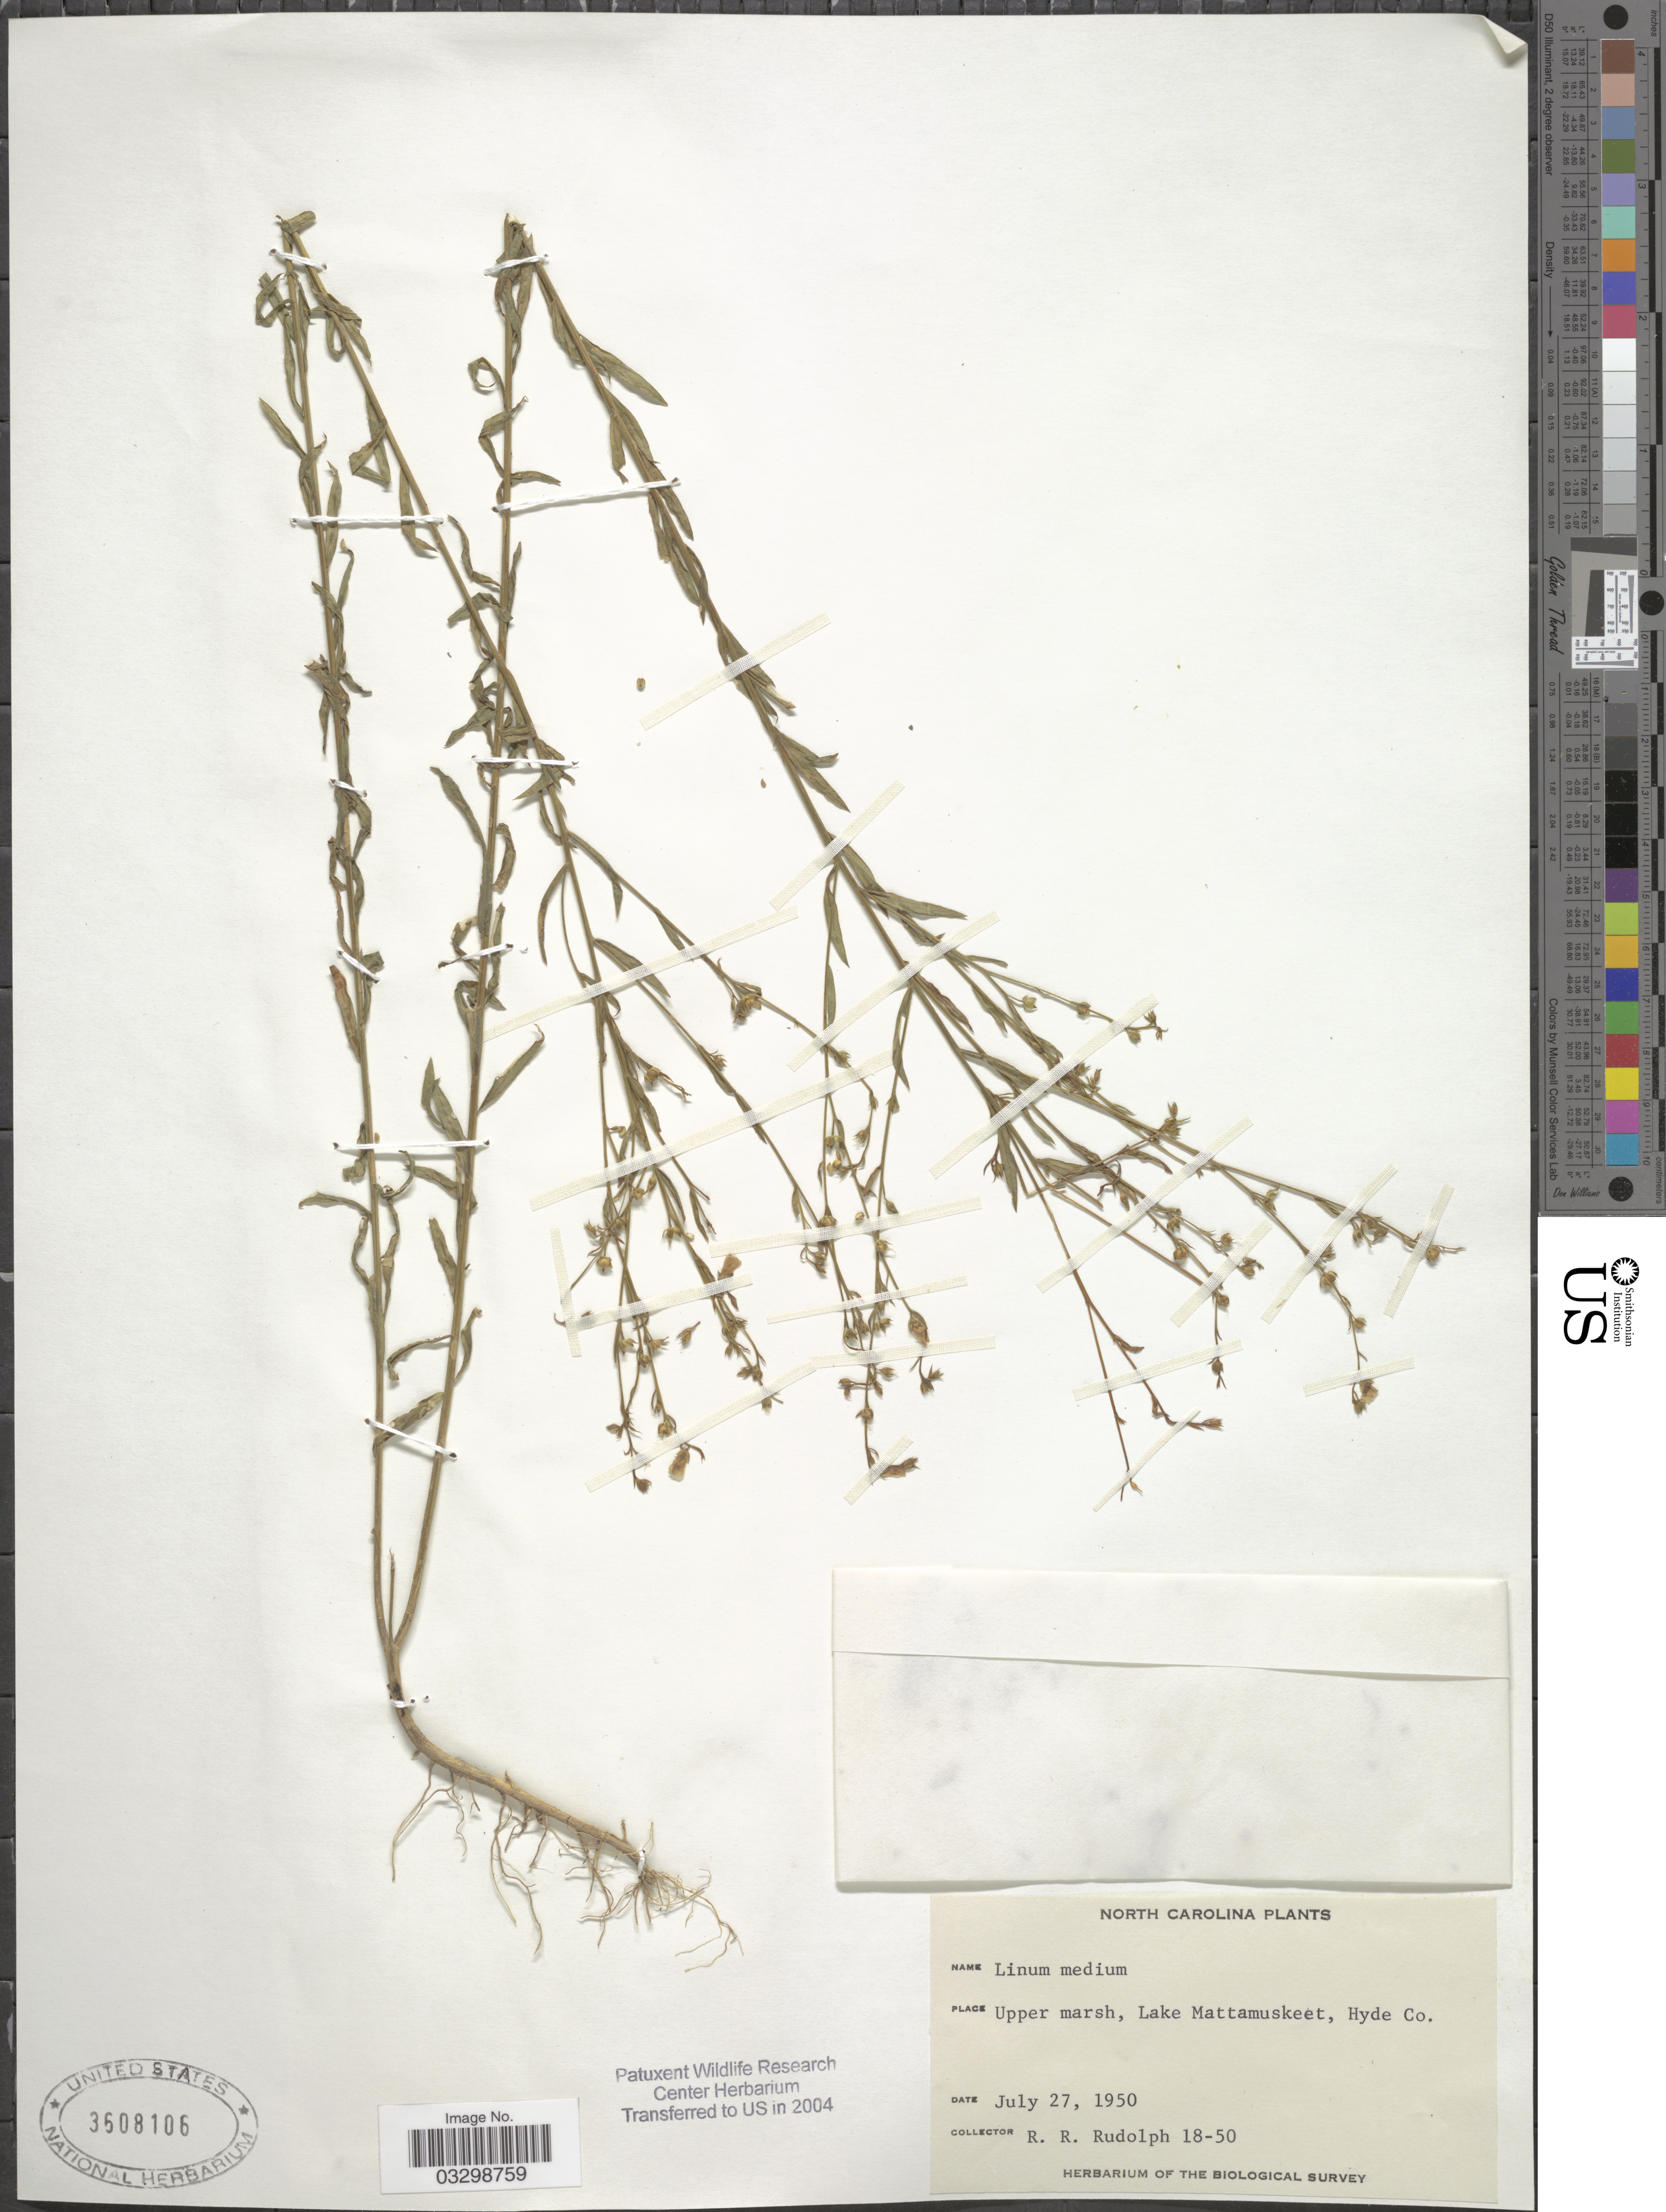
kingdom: Plantae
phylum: Tracheophyta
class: Magnoliopsida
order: Malpighiales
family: Linaceae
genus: Linum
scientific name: Linum medium var. medium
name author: (Planch.) Britton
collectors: R. Rudolph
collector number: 18-50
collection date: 1950-07-27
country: United States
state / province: North Carolina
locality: Upper marsh, Lake Mattamuskeet, Hyde Co.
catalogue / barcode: US 3608106